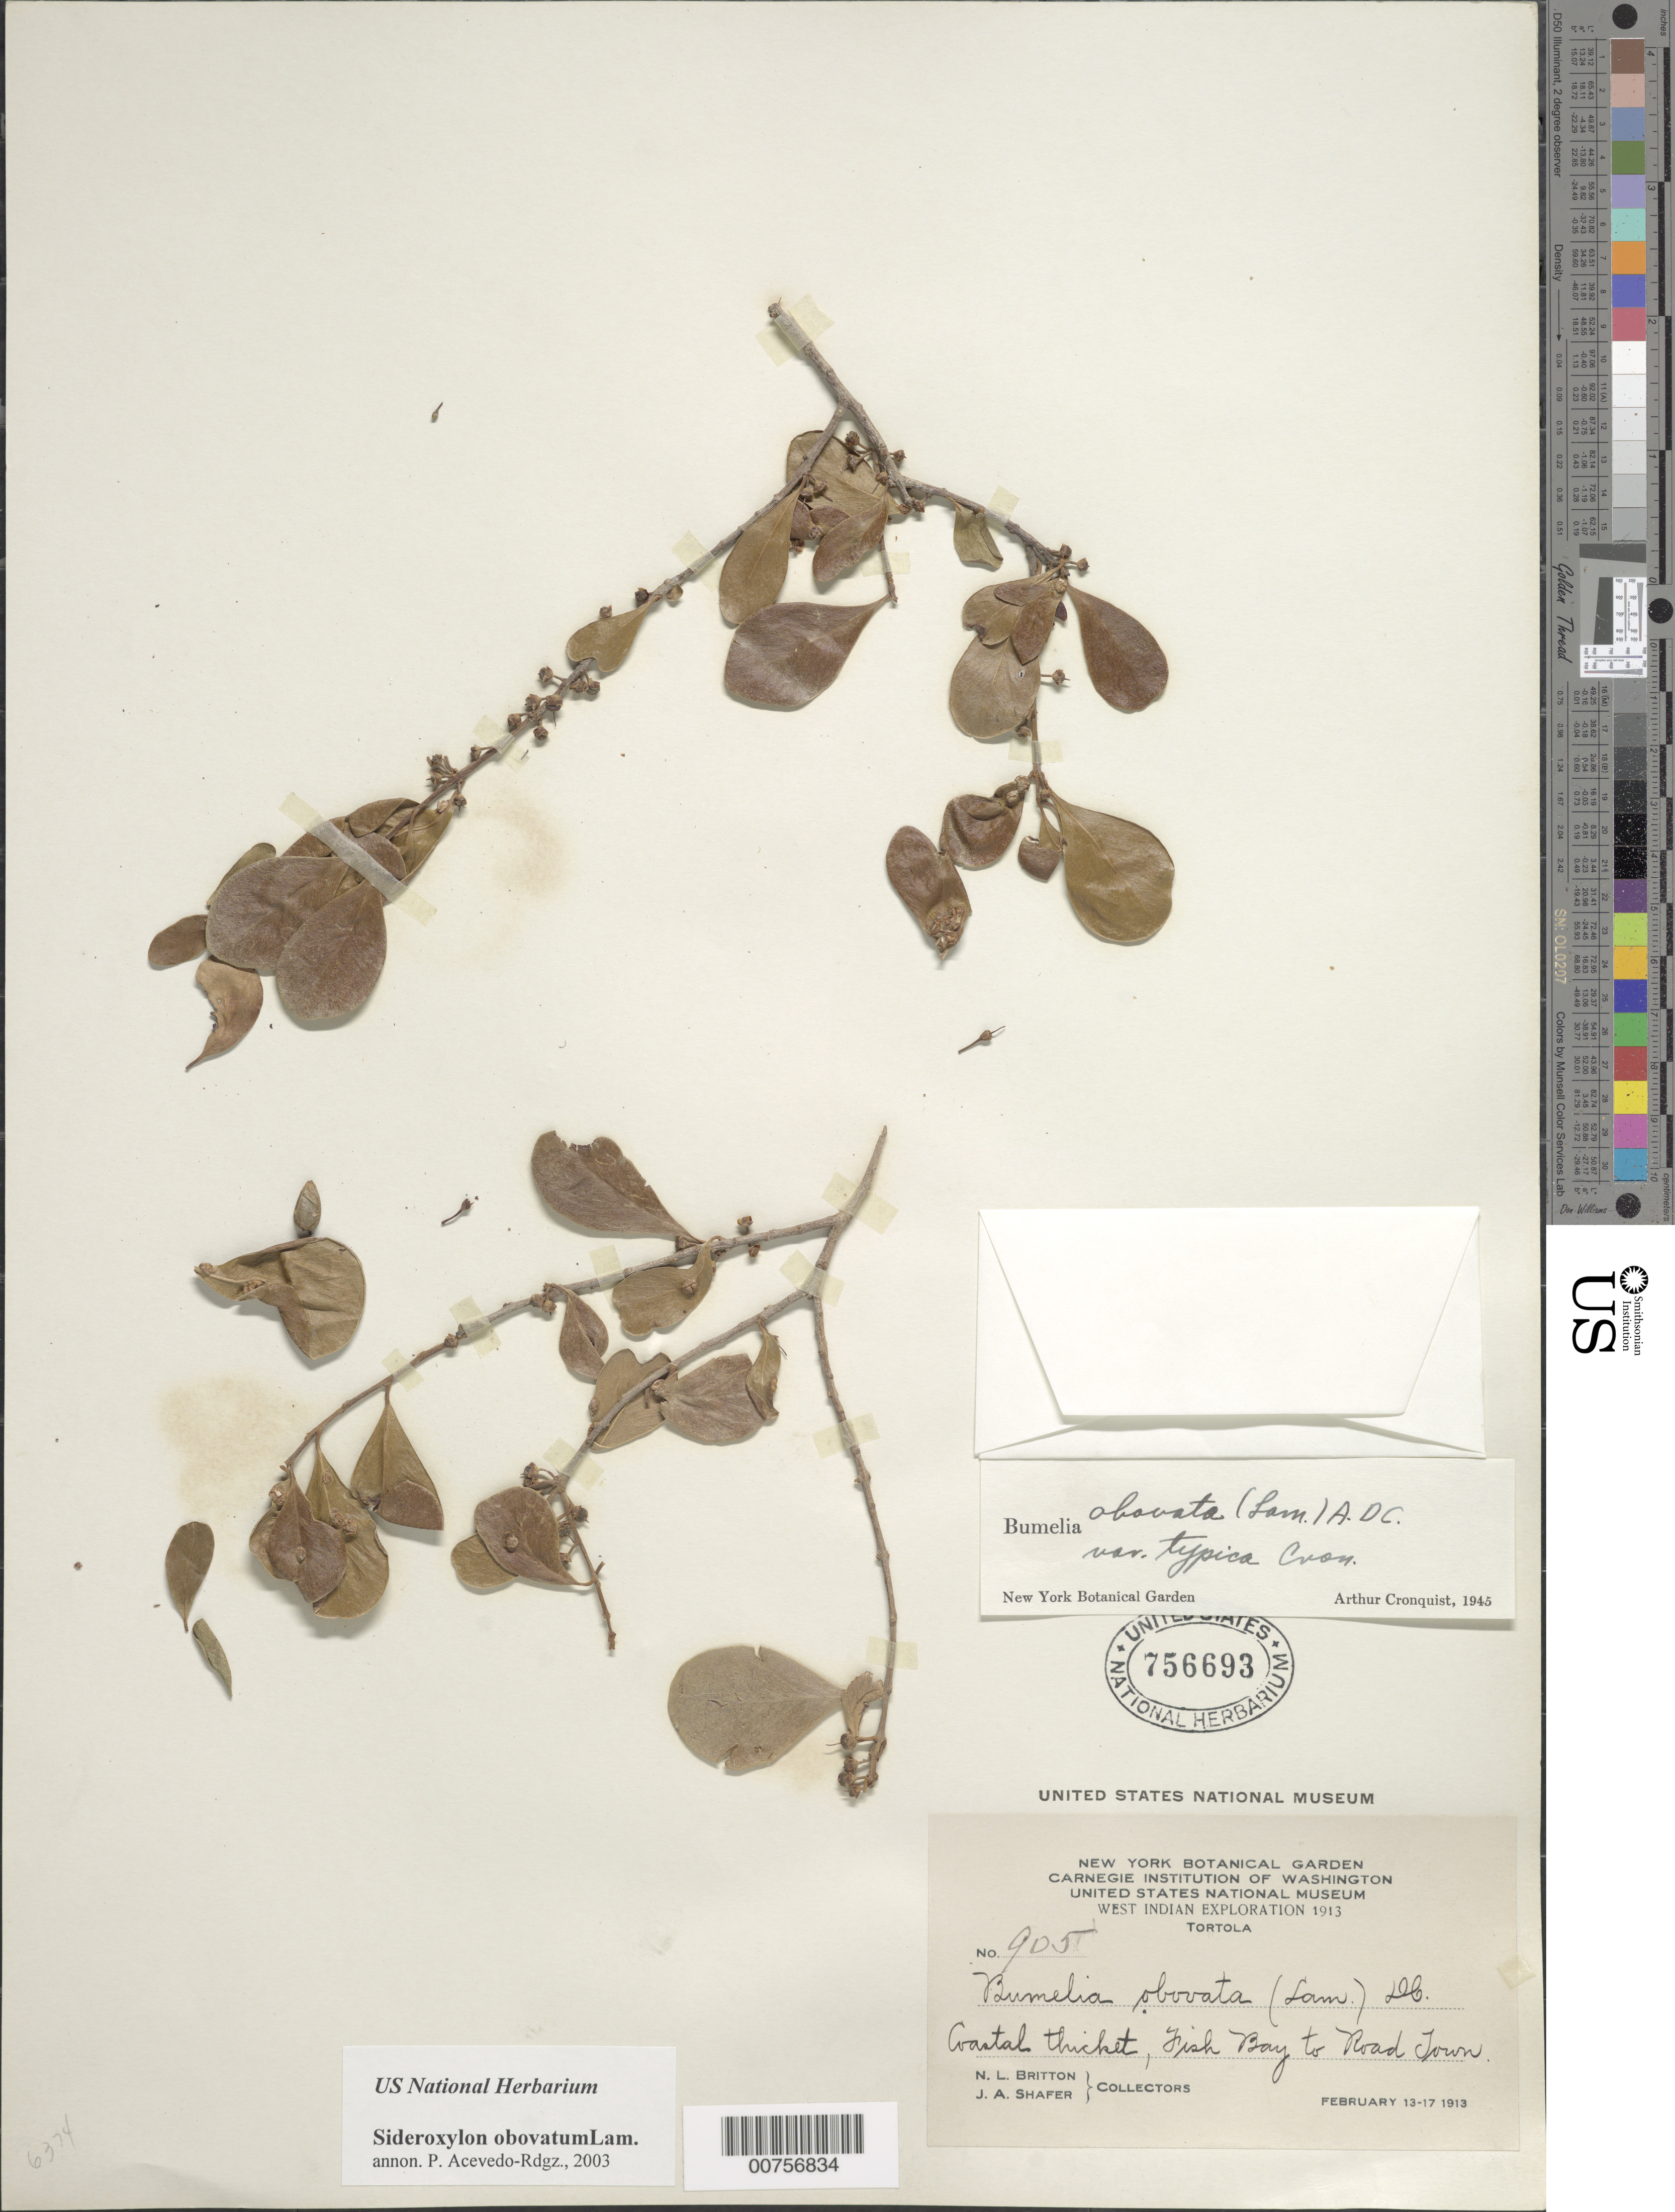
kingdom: Plantae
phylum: Tracheophyta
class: Magnoliopsida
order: Ericales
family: Sapotaceae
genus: Sideroxylon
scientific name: Sideroxylon obovatum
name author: Lam.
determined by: Acevedo-Rodríguez, P., (BOT), Smithsonian Institution - National Museum of Natural History (UNITED STATES)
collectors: N. Britton & J. A. Shafer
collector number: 905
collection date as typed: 13 Feb 1913 to 17 Feb 1913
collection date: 1913-02-13/1913-02-17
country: British Virgin Islands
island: Tortola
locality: Fish Bay to Road Town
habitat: Coastal thicket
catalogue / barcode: US 756693